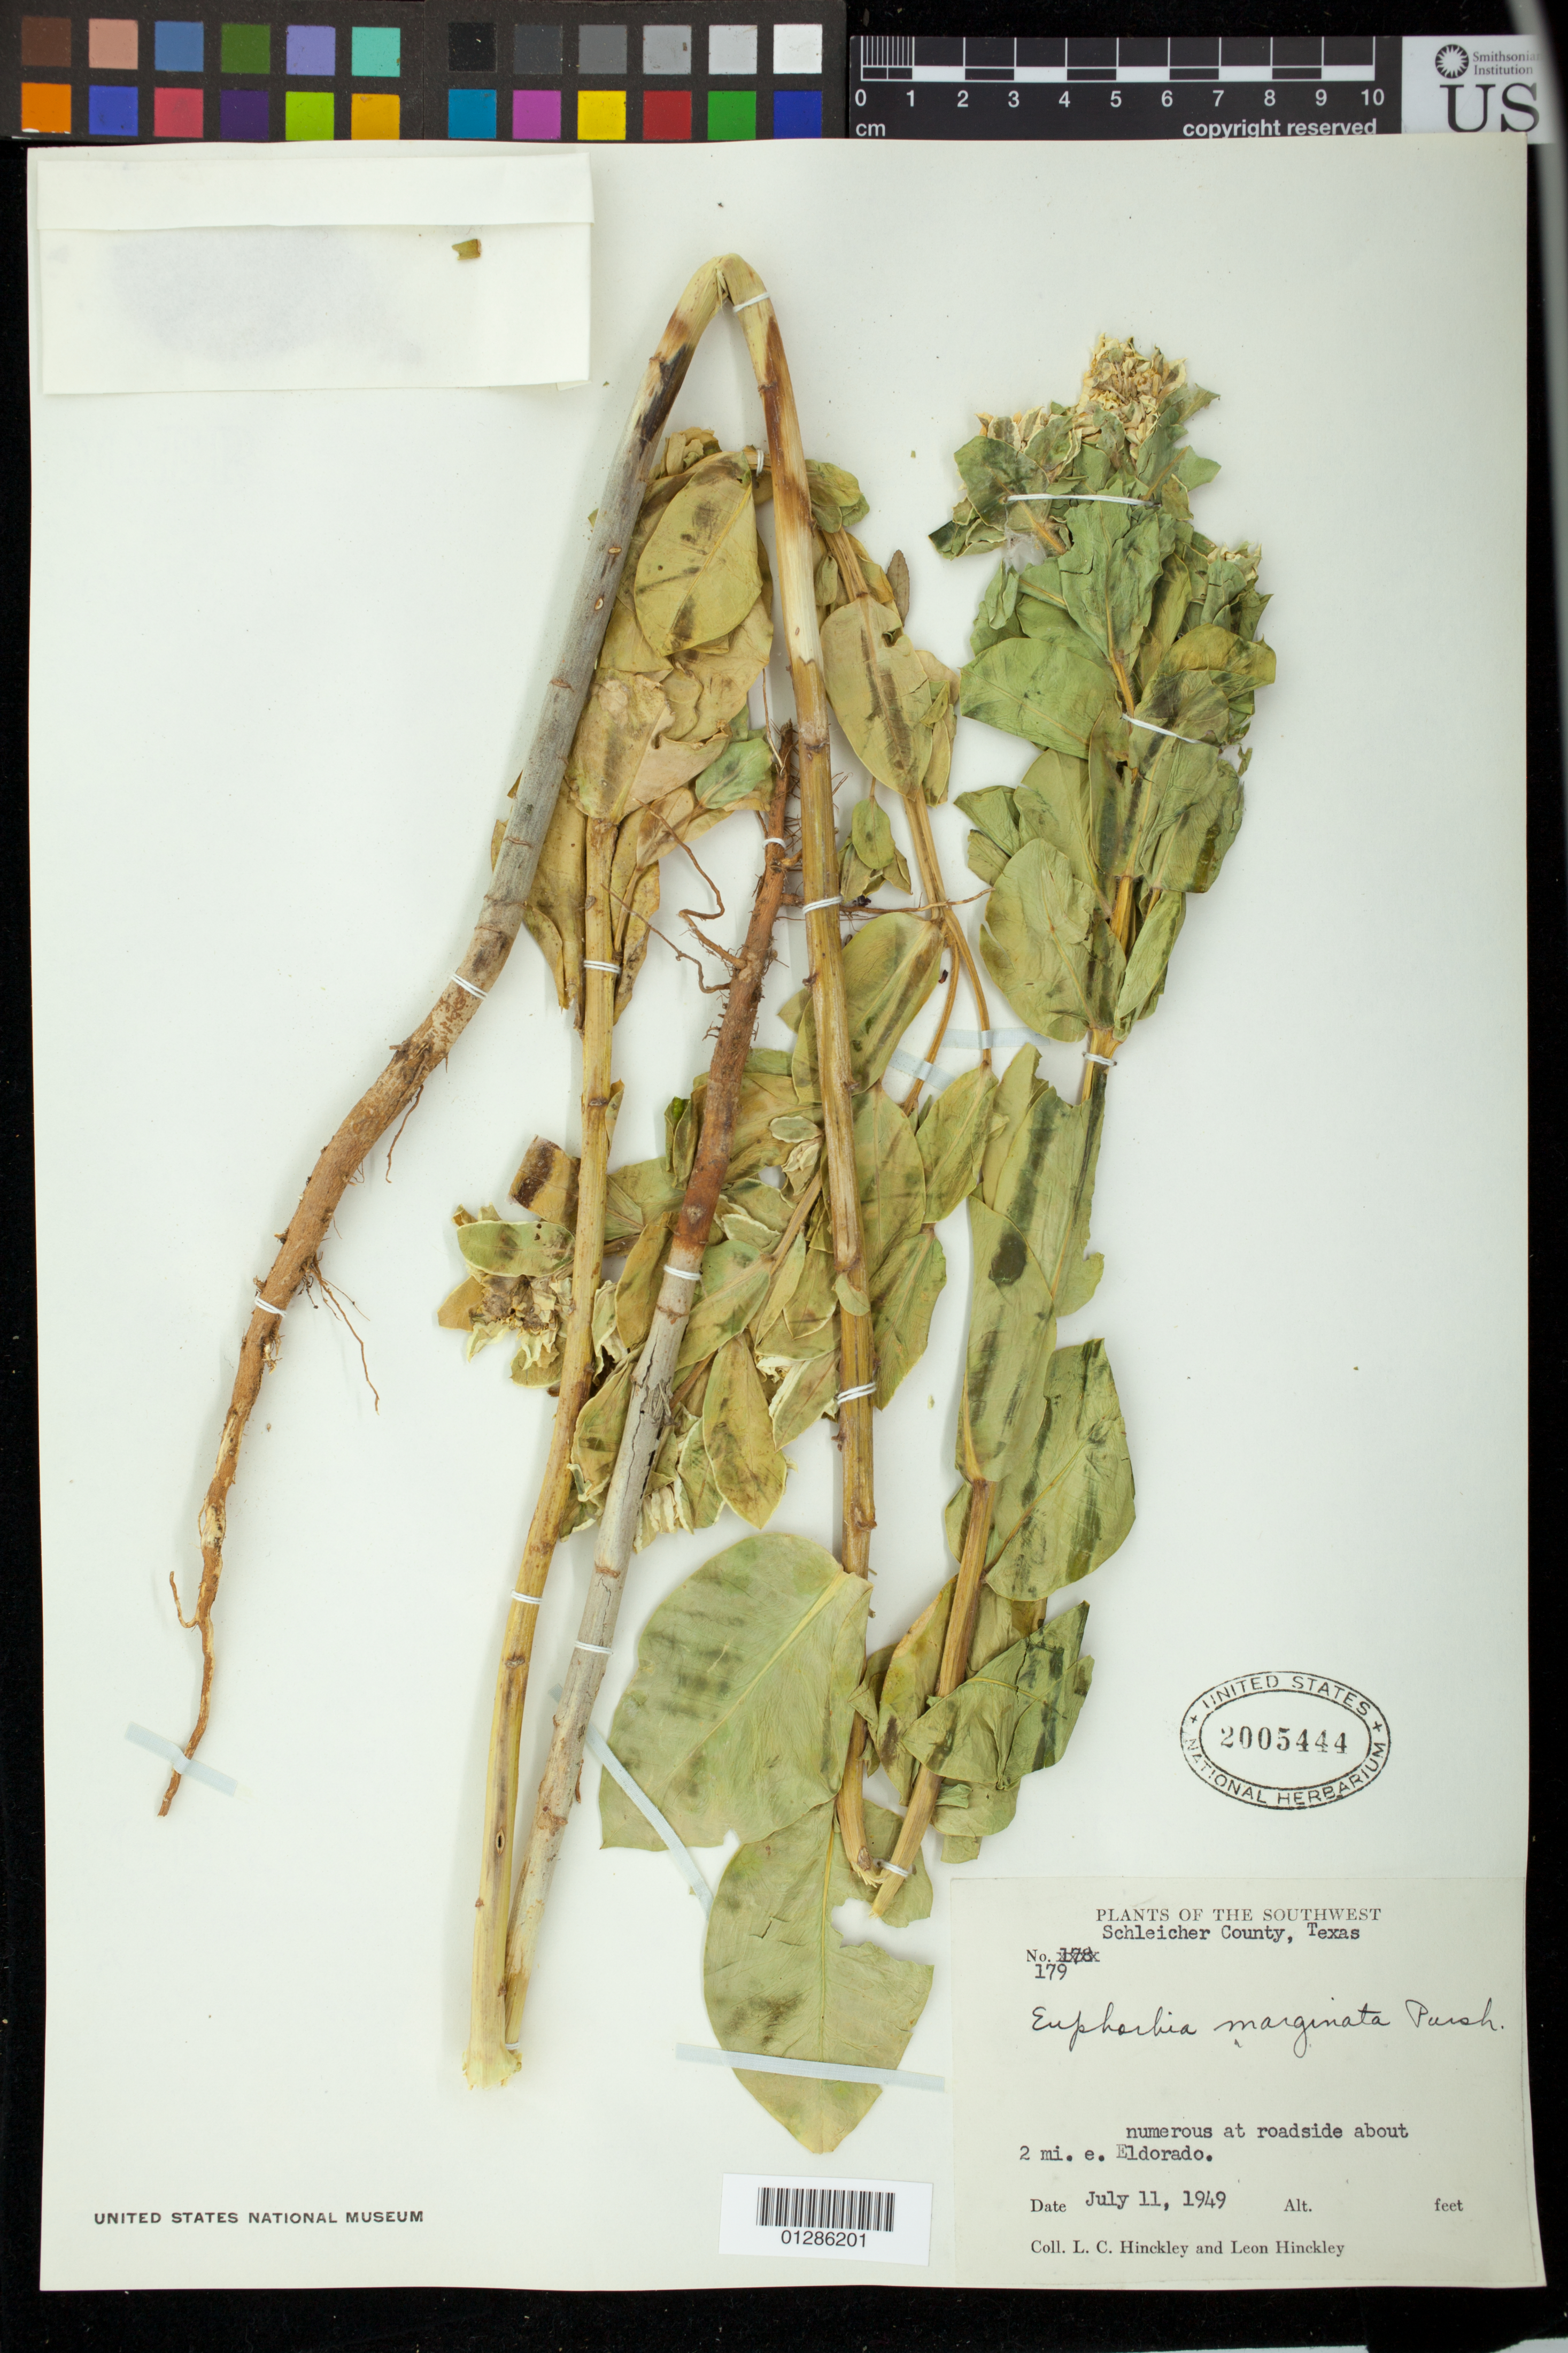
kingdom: Plantae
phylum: Tracheophyta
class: Magnoliopsida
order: Malpighiales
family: Euphorbiaceae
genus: Euphorbia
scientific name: Euphorbia marginata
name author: Pursh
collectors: L. Hinckley & L. Hinckley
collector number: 179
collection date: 1949-07-11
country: United States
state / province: Texas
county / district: Schleicher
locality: about 2 mi. e. Eldorado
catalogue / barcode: US 2005444